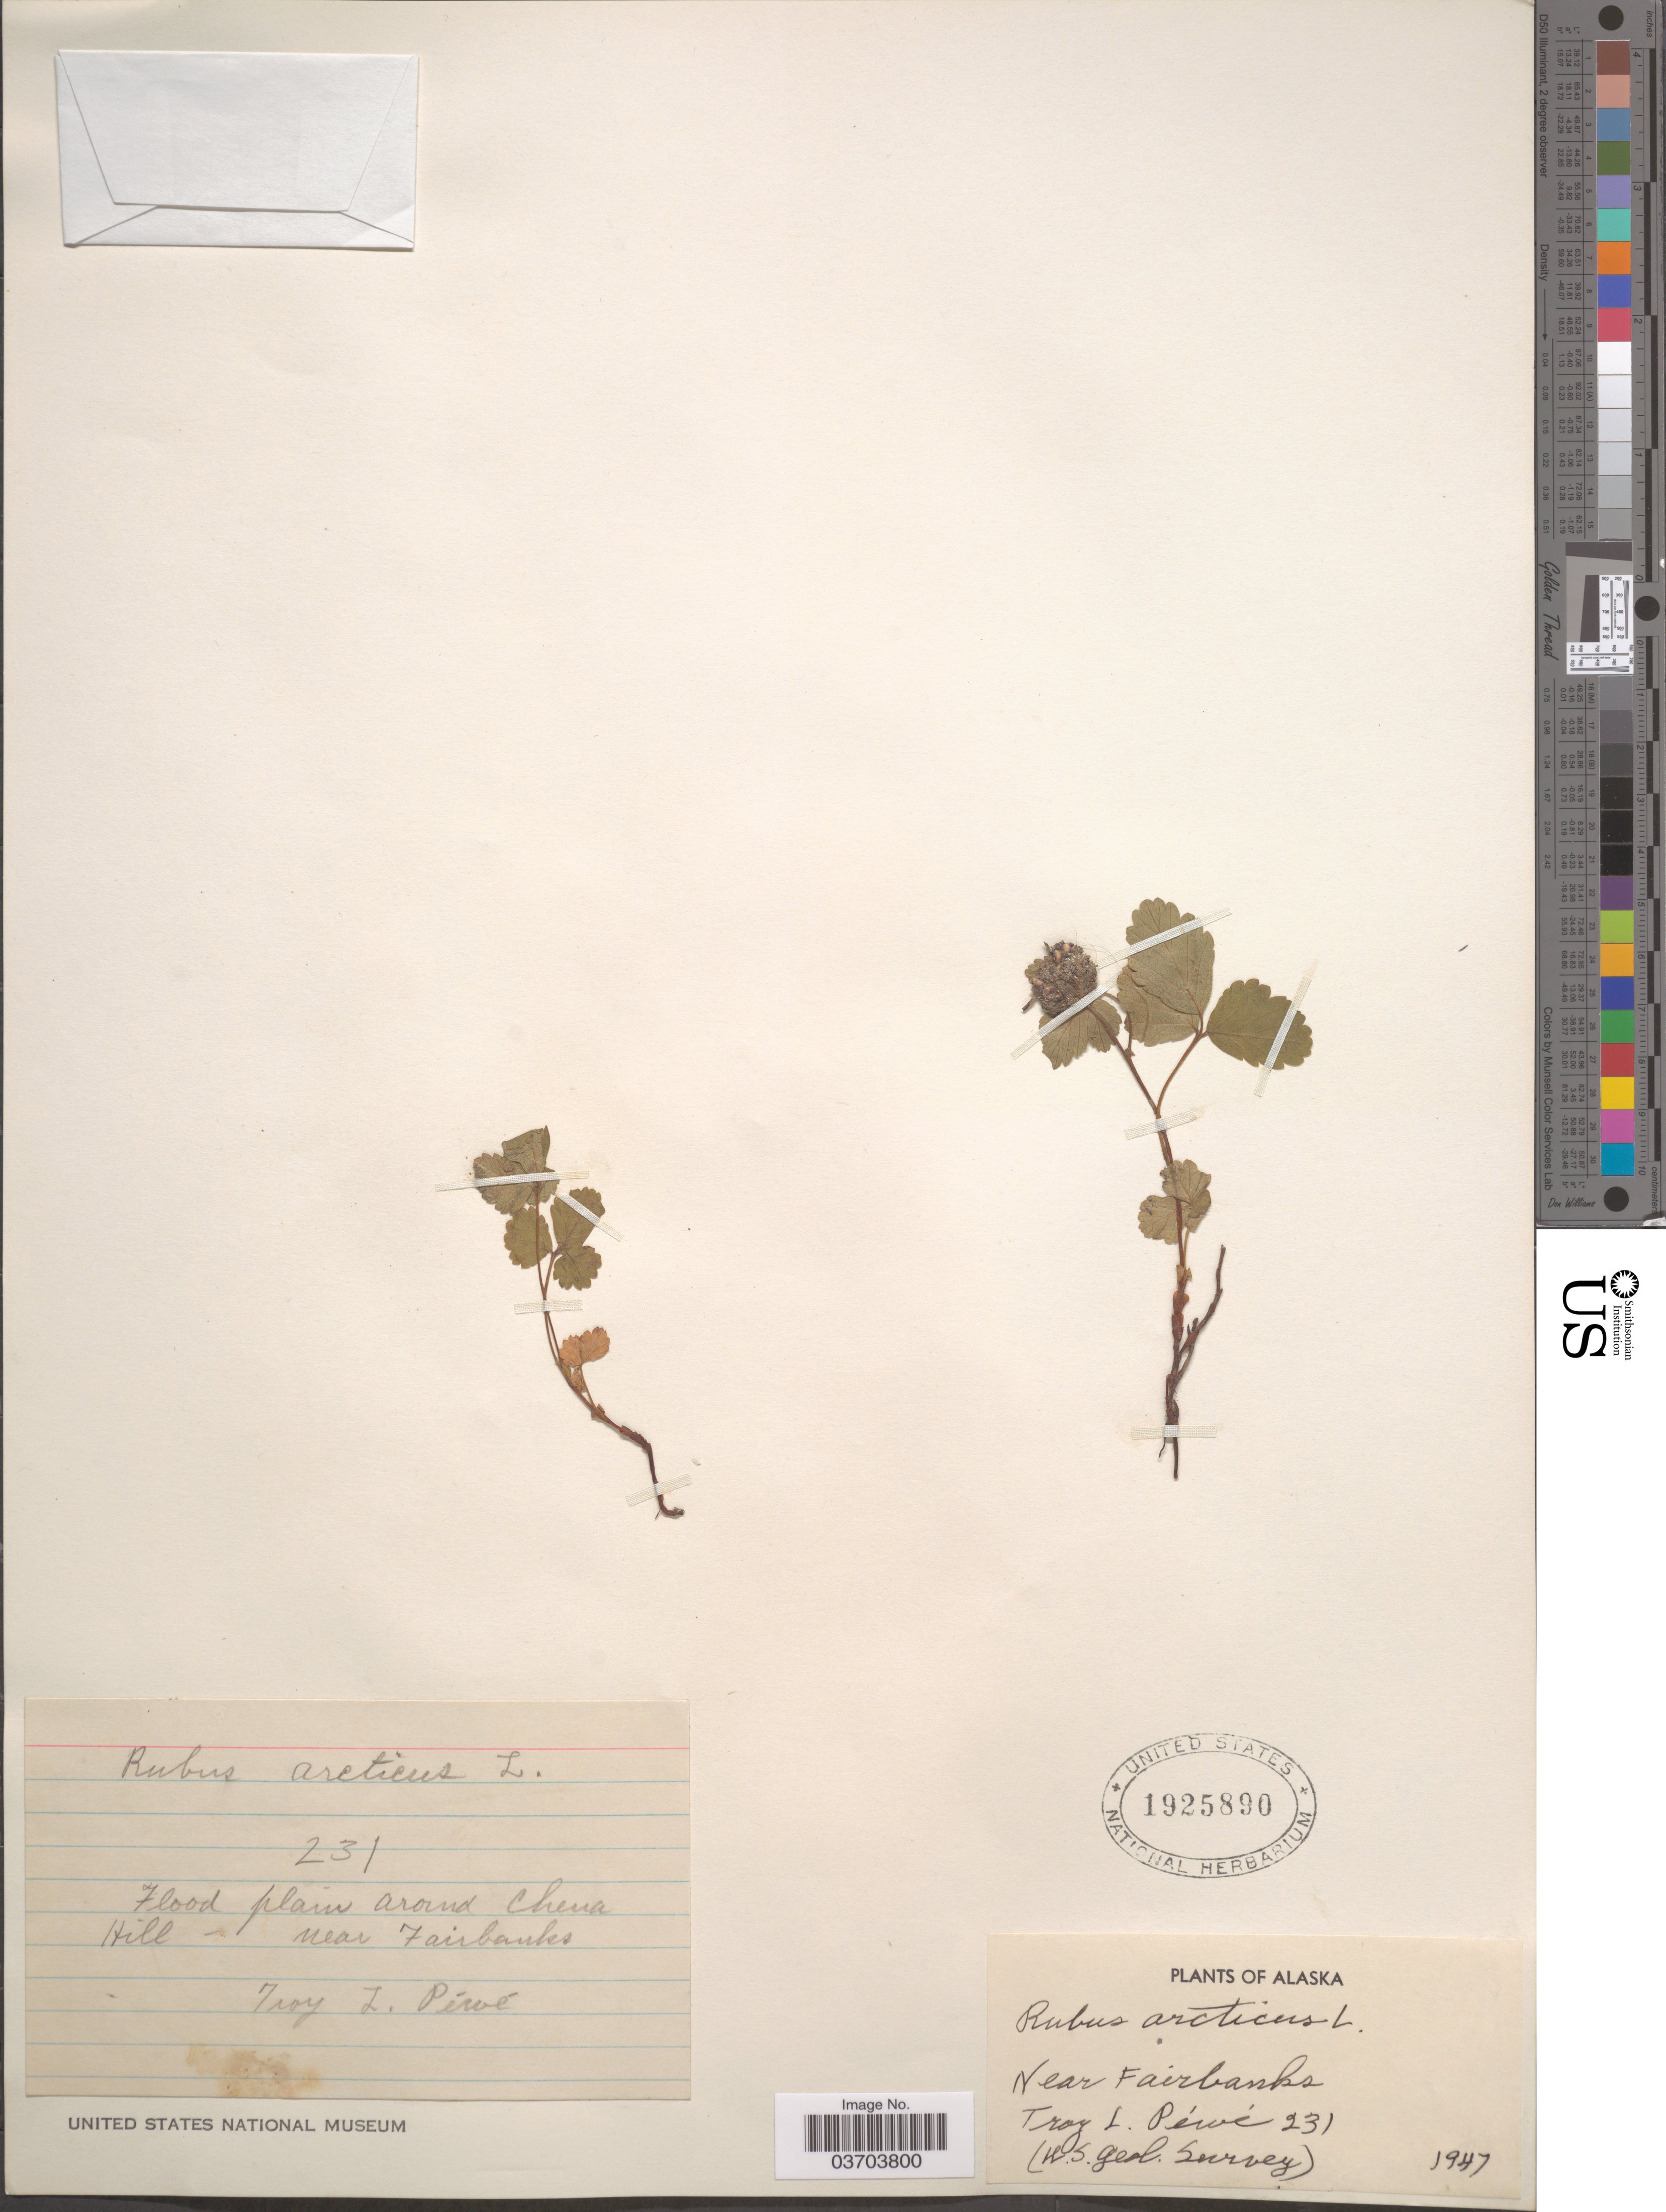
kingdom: Plantae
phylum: Tracheophyta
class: Magnoliopsida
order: Rosales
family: Rosaceae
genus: Rubus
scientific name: Rubus acaulis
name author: Michx.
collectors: T. Pérvé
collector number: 231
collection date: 1947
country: United States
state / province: Alaska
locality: Flood plain around Chena Hill - near Fairbanks.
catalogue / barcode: US 1925890